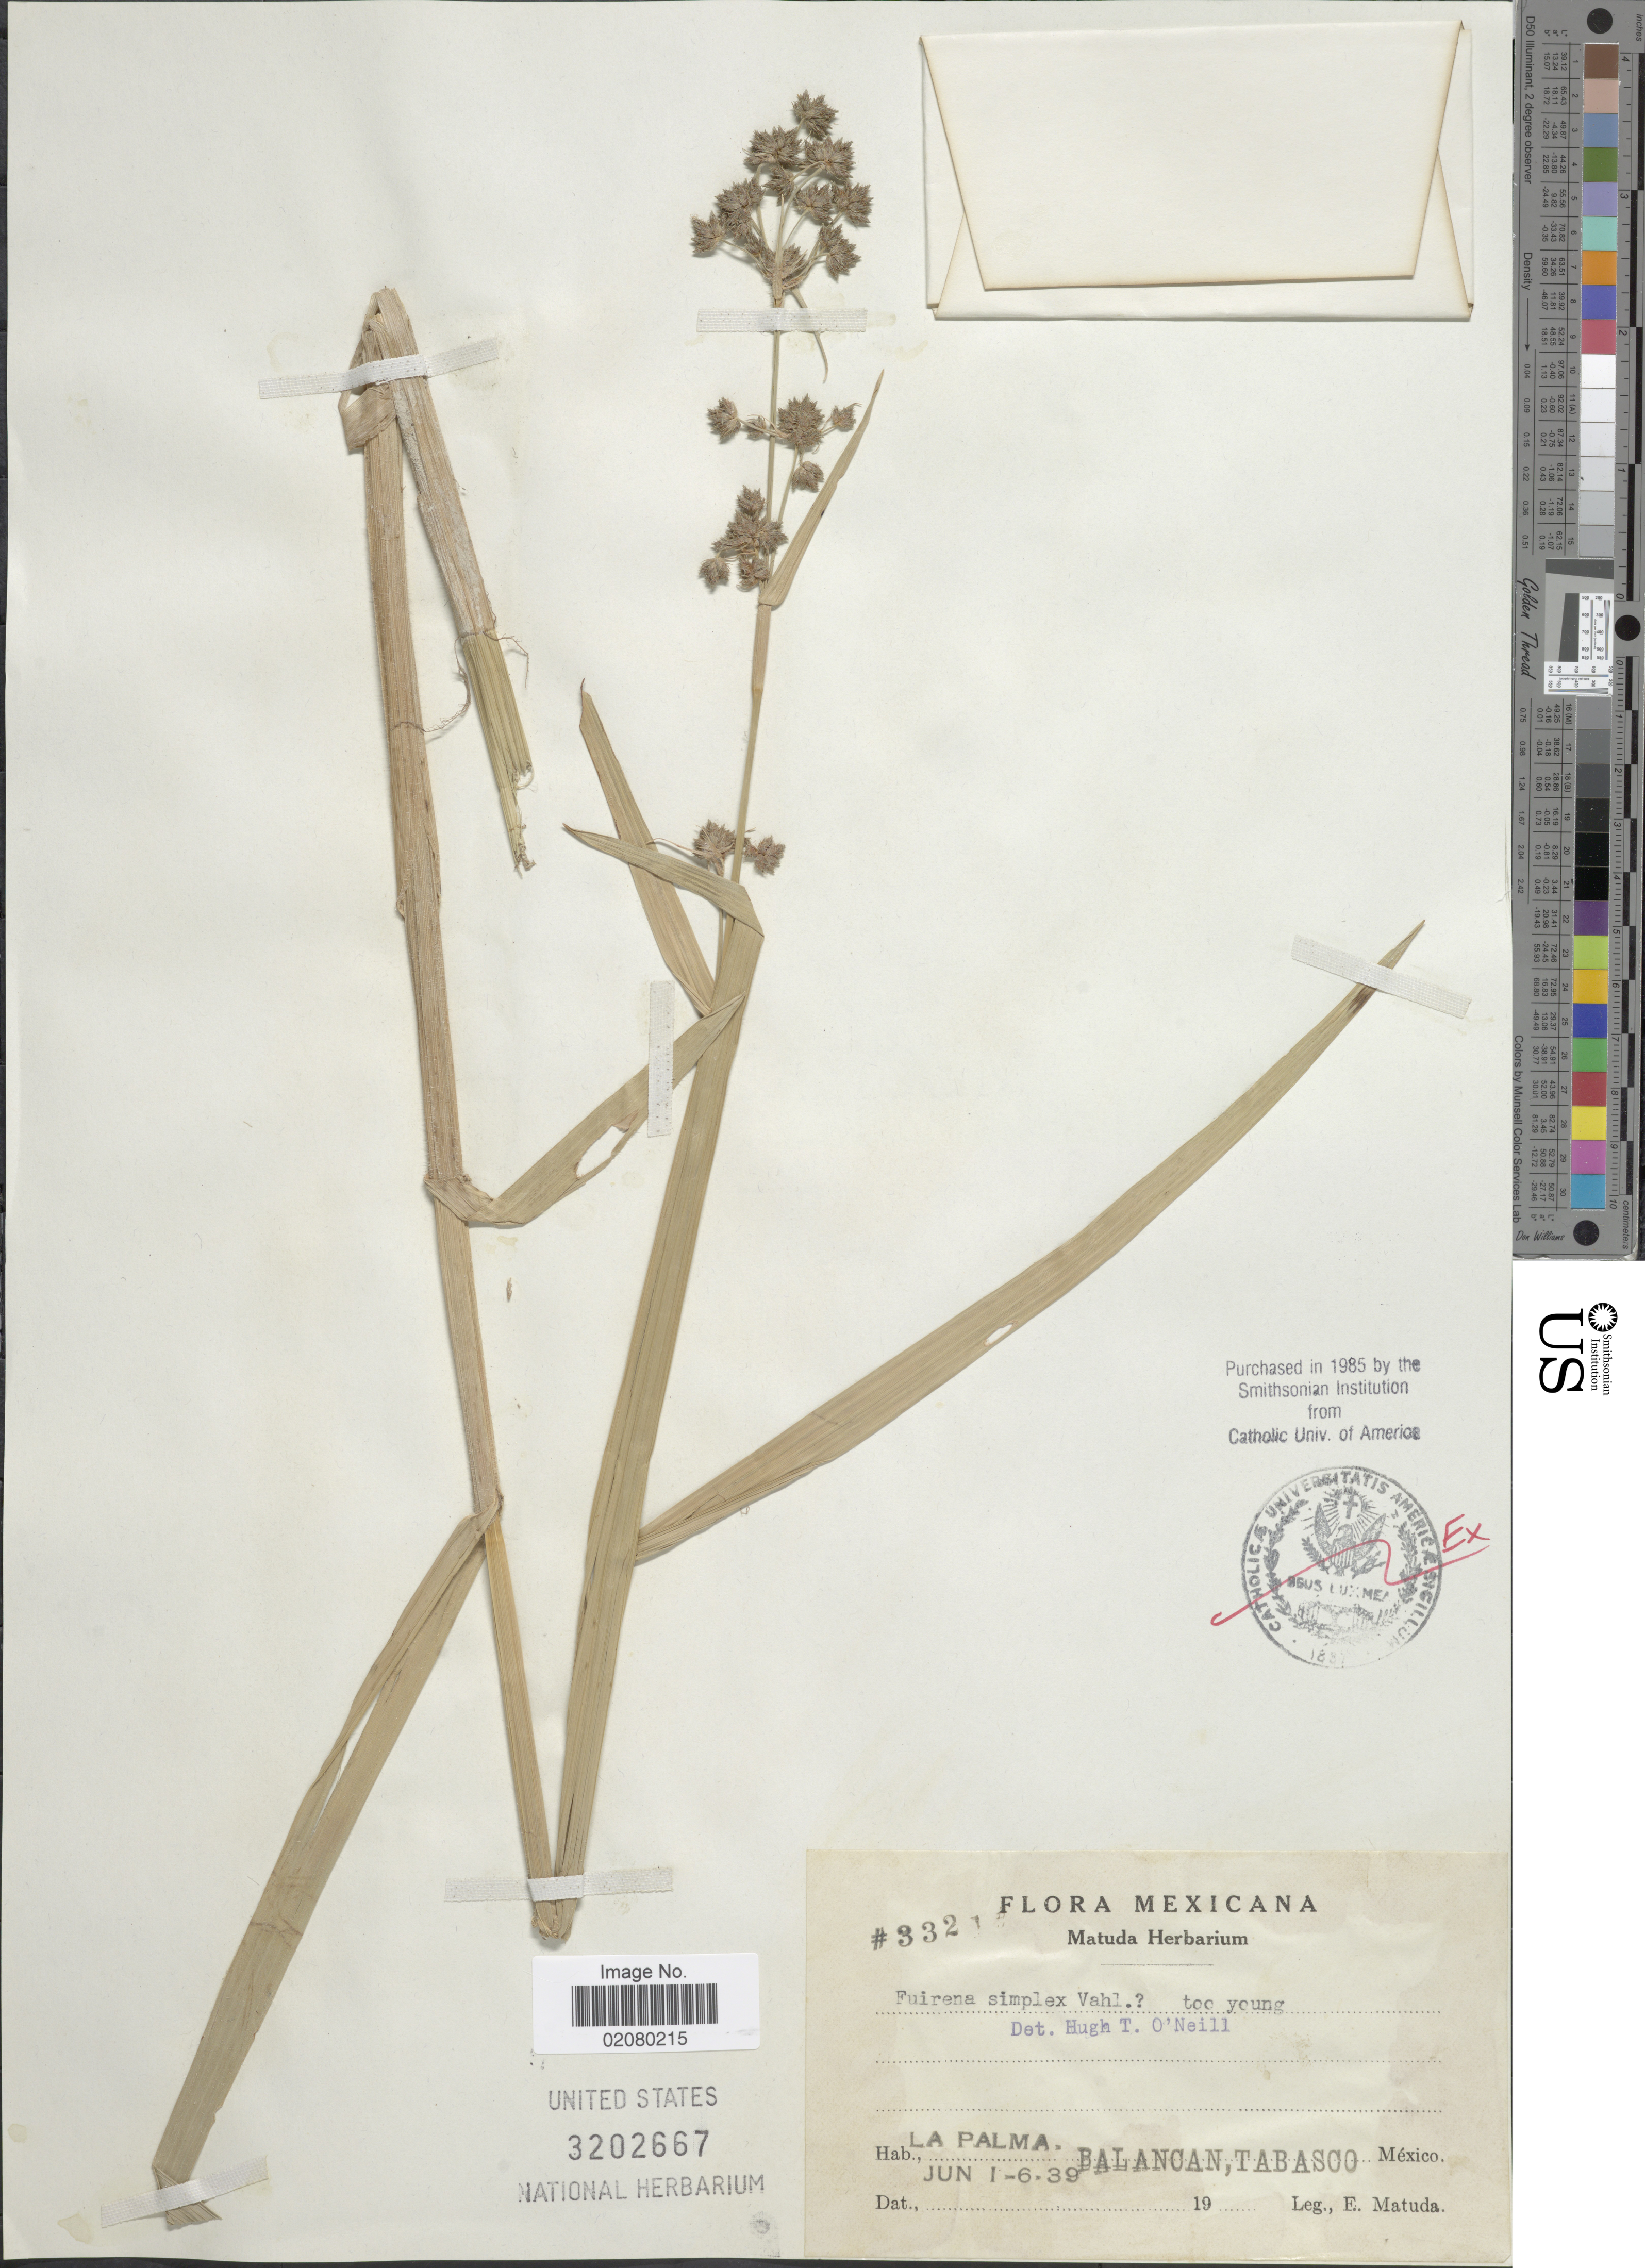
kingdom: Plantae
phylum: Tracheophyta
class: Liliopsida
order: Poales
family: Cyperaceae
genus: Fuirena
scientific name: Fuirena simplex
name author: Vahl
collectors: E. Matuda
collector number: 3321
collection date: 1939-06-01/1939-06-06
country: Mexico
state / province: Tabasco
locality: La Palma , Balancan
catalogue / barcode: US 3202667